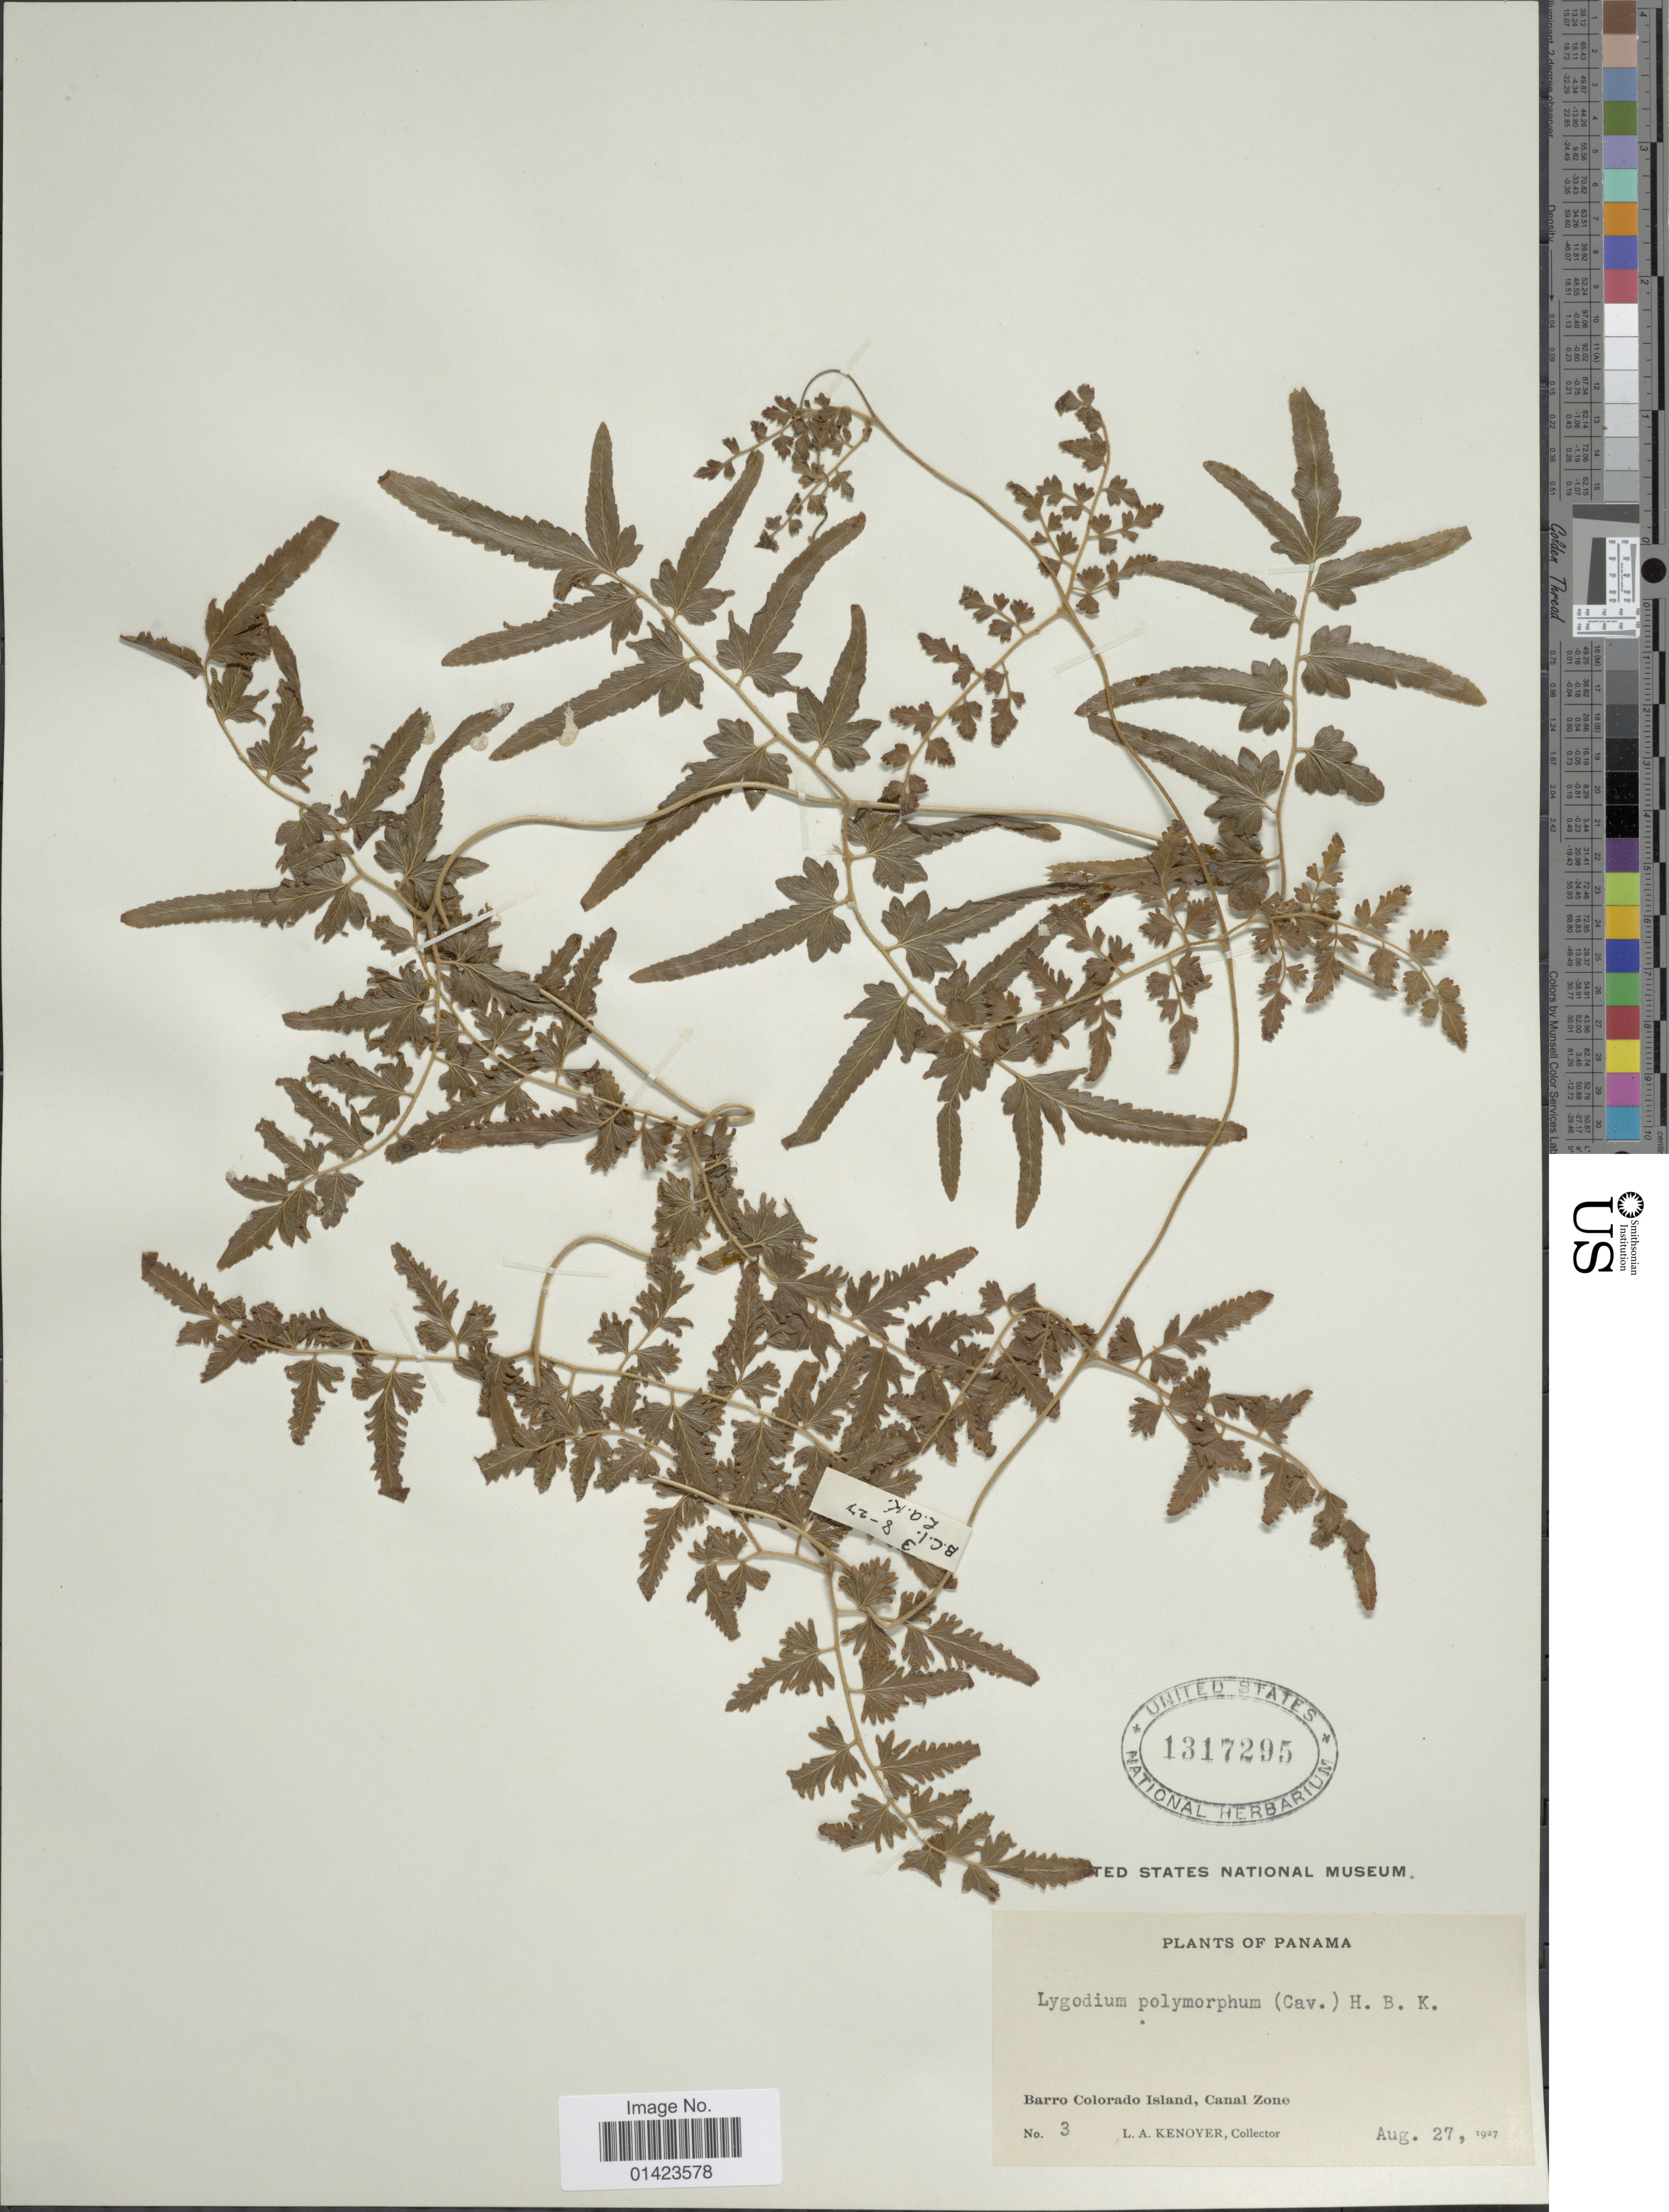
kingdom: Plantae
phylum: Tracheophyta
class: Polypodiopsida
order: Schizaeales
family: Lygodiaceae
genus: Lygodium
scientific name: Lygodium venustum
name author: Sw.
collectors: L. A. Kenoyer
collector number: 3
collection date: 1927-08-27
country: Panama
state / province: Panamá Oeste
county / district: Canal Zone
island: Barro Colorado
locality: Barro Colorado Island, Canal Zone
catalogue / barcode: US 1317295